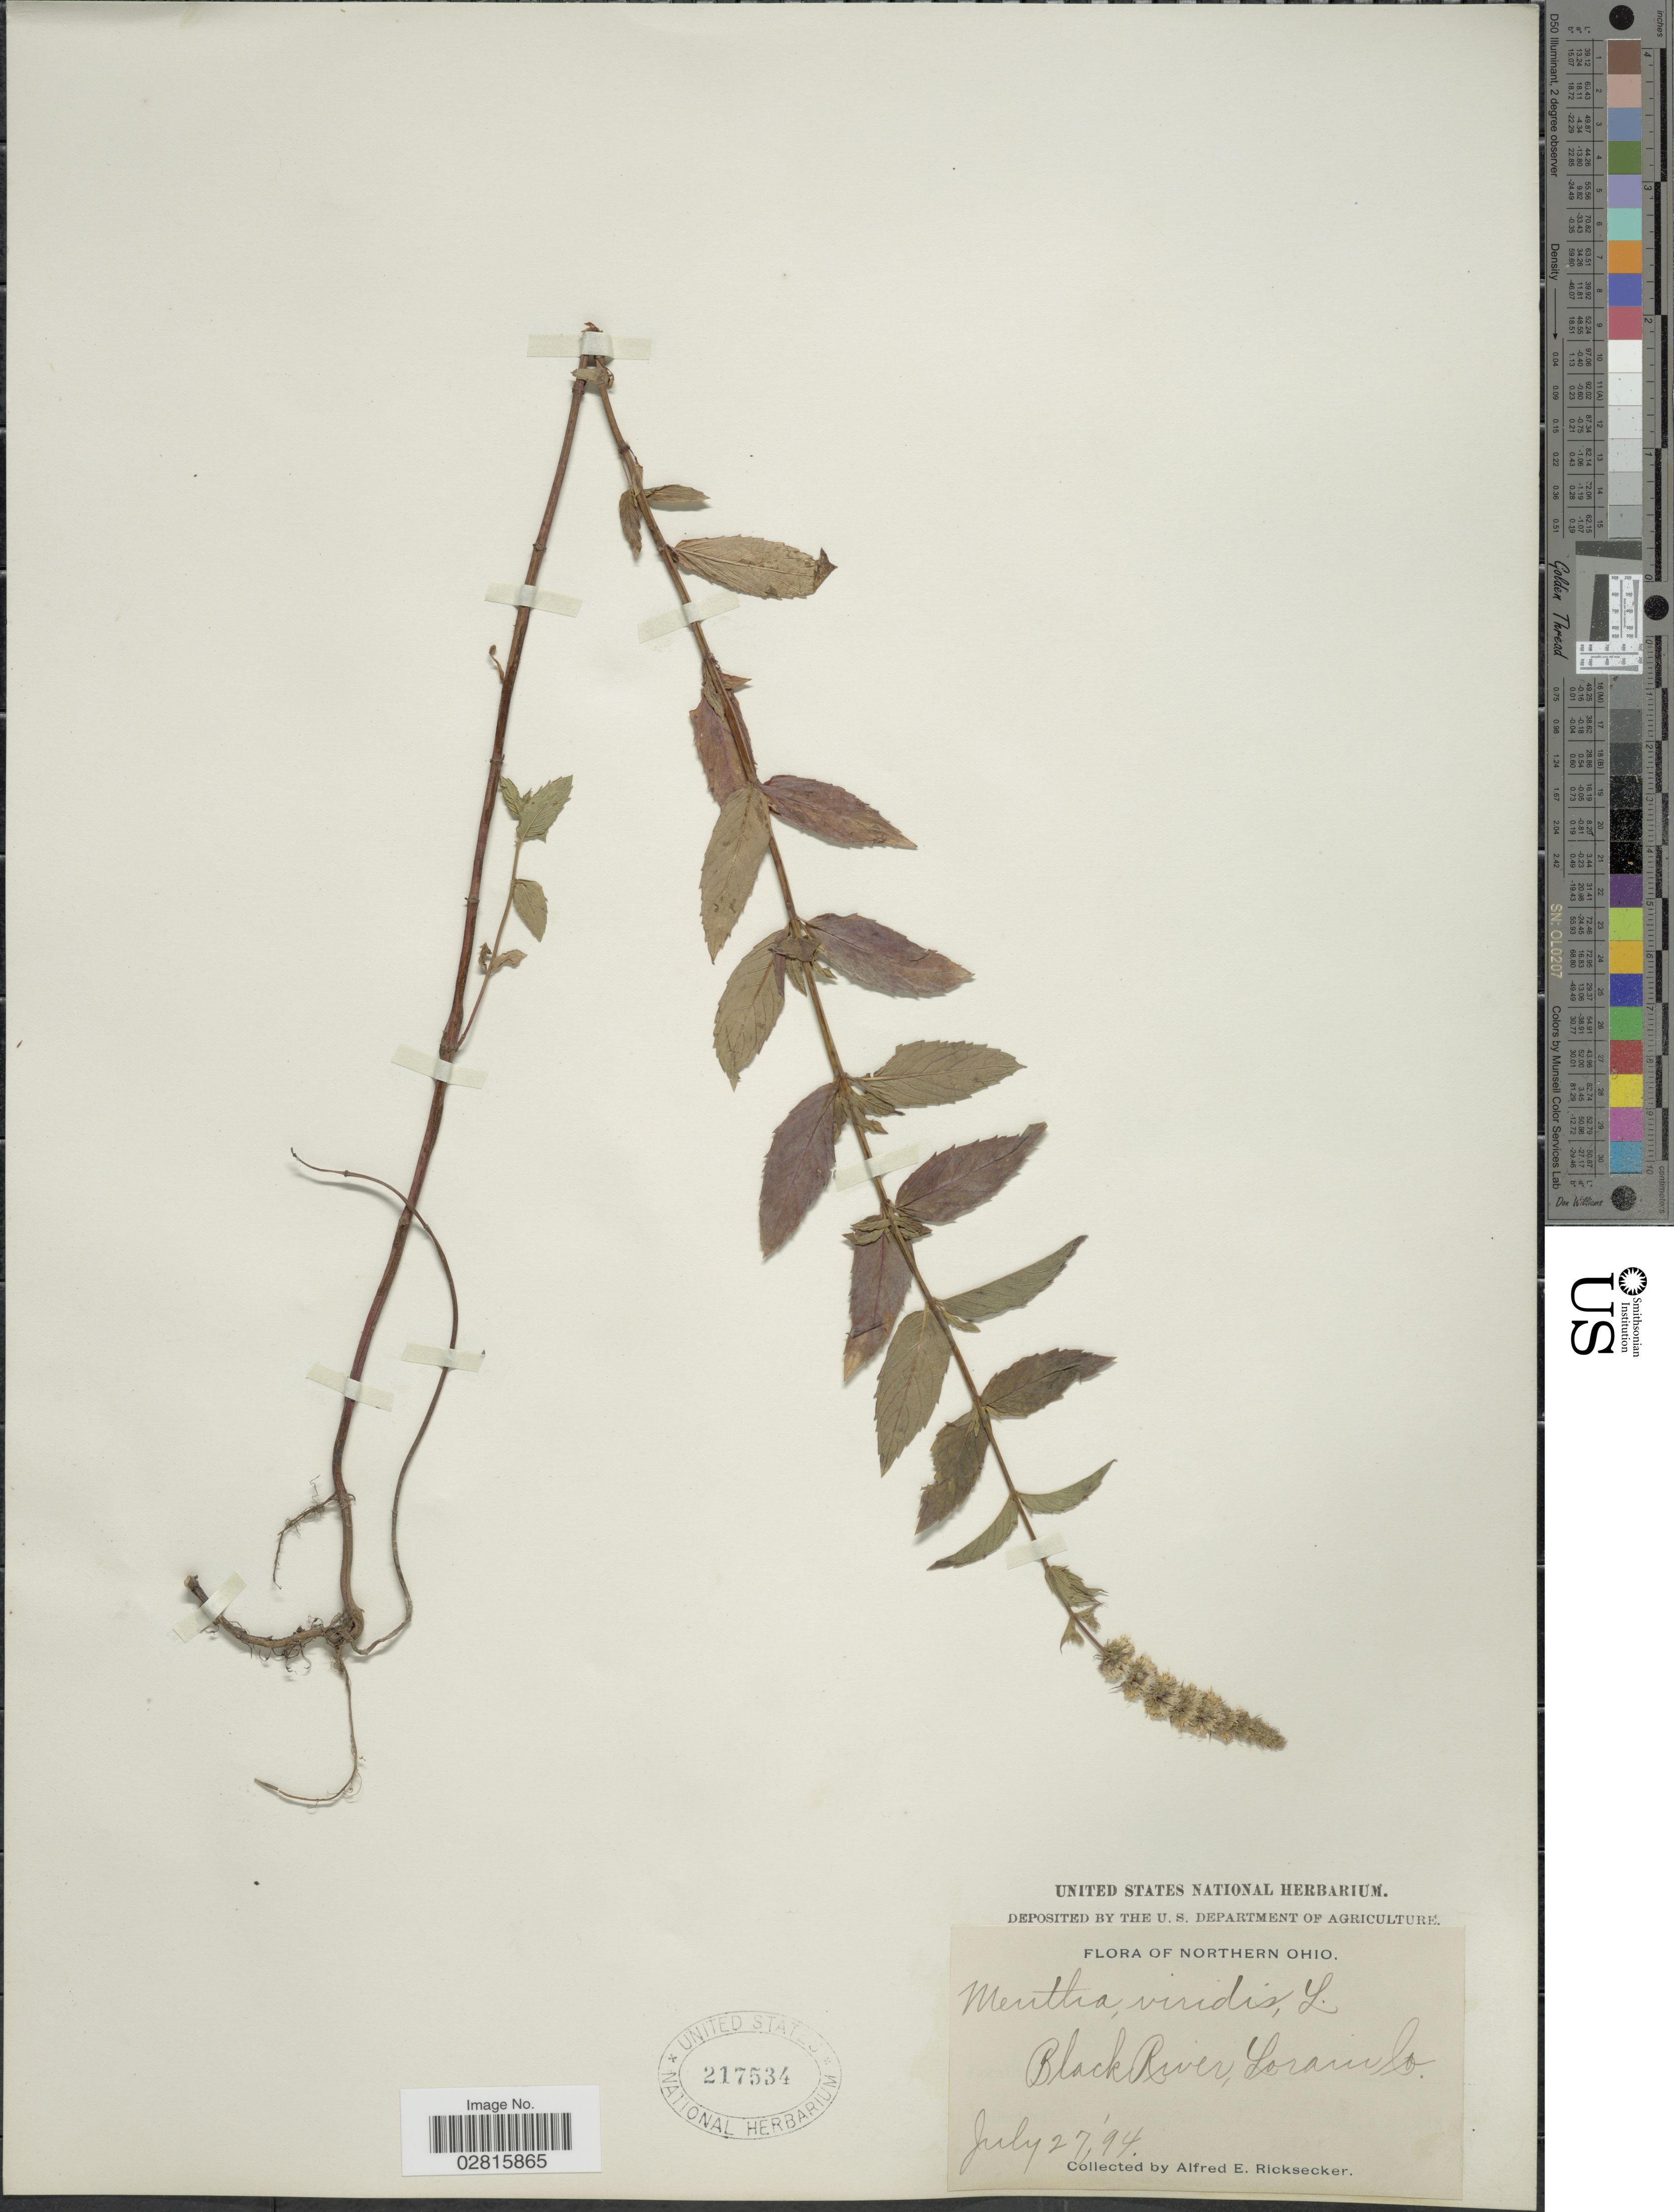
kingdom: Plantae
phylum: Tracheophyta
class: Magnoliopsida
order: Lamiales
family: Lamiaceae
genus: Mentha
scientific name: Mentha spicata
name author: L.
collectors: A. E. Ricksecker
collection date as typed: Transcribed d/m/y: 27/7/94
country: United States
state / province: Ohio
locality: Northern Ohio. Black River, Lorain Co.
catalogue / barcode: US 217534